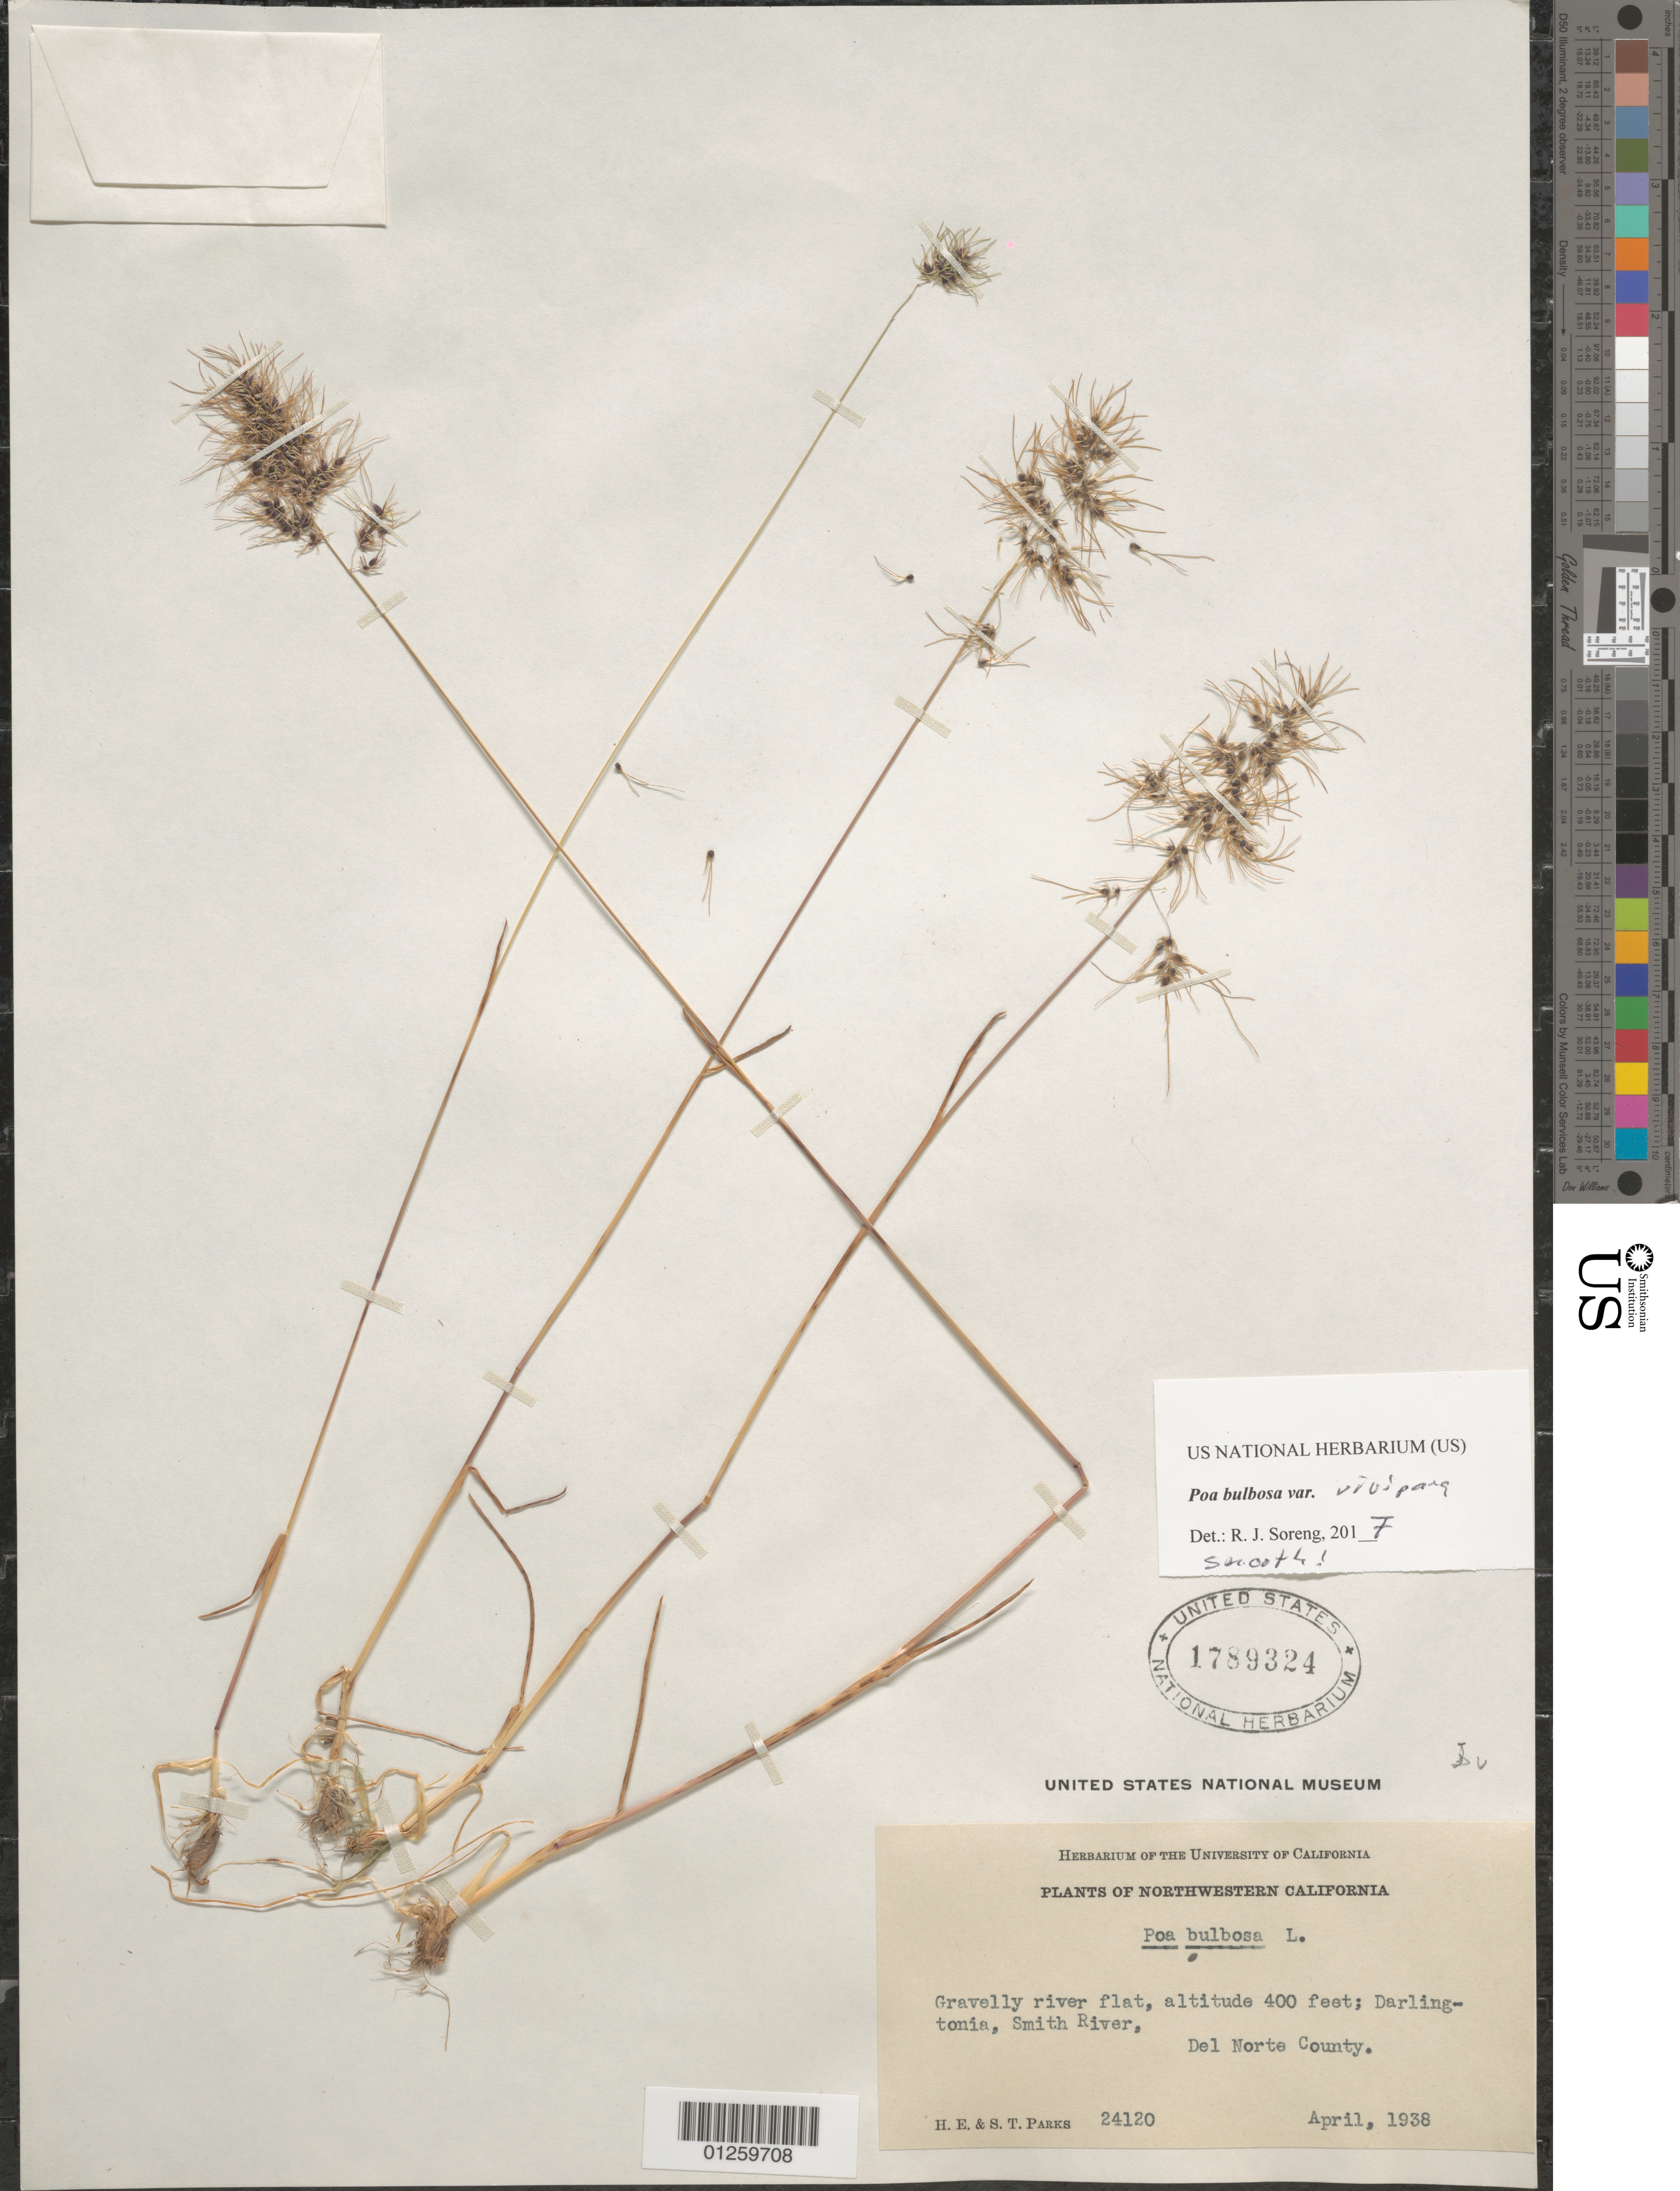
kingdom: Plantae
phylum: Tracheophyta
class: Liliopsida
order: Poales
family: Poaceae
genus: Poa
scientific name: Poa bulbosa subsp. bulbosa var. vivipara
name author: Koeler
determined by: Soreng, Robert J., Research Associate (BOT), Smithsonian Institution - National Museum of Natural History (UNITED STATES)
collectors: H. E. Parks & S. Parks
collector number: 24120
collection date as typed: April, 1938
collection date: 1938-04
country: United States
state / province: California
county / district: Del Norte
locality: Gravelly river flat, Darlingtonia, Smith River.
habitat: gravelly river flat.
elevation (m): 122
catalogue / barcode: US 1789324